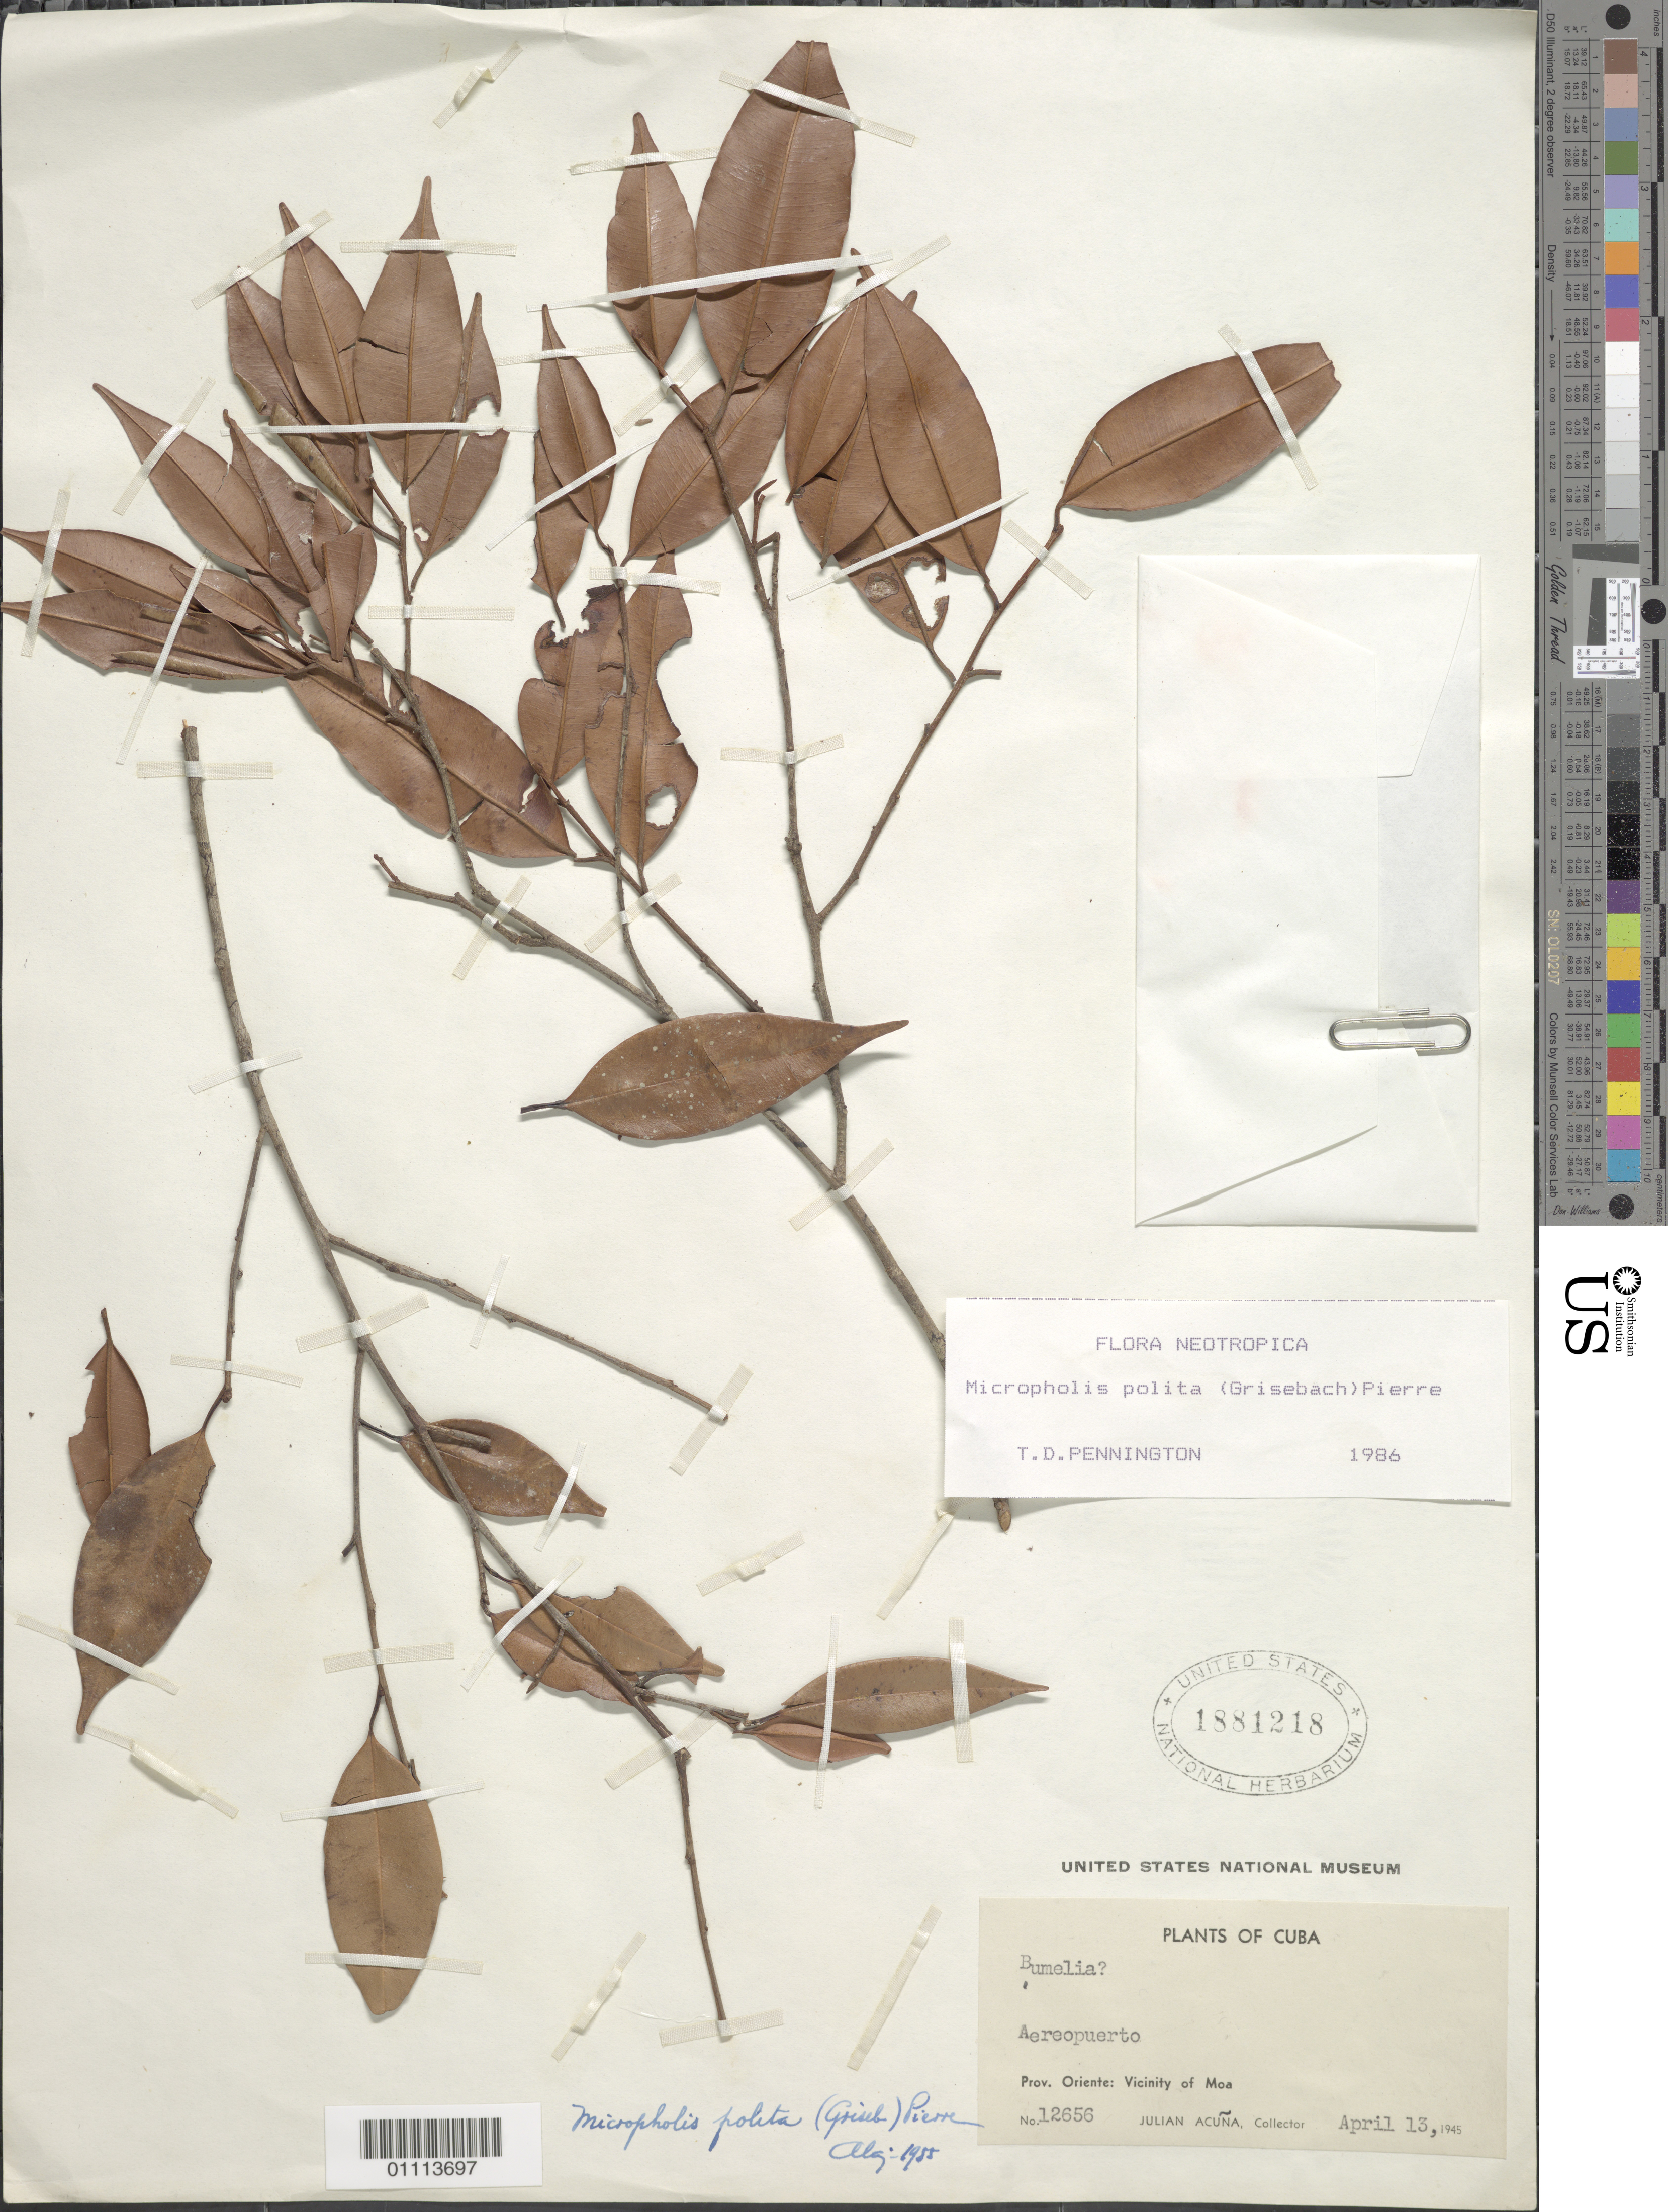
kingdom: Plantae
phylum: Tracheophyta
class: Magnoliopsida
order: Ericales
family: Sapotaceae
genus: Micropholis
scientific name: Micropholis polita subsp. polita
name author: (Griseb.) Pierre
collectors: J. Acuña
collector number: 12656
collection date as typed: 13 Apr 1945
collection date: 1945-04-13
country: Cuba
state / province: Holguín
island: Cuba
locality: Moa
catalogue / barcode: US 1881218